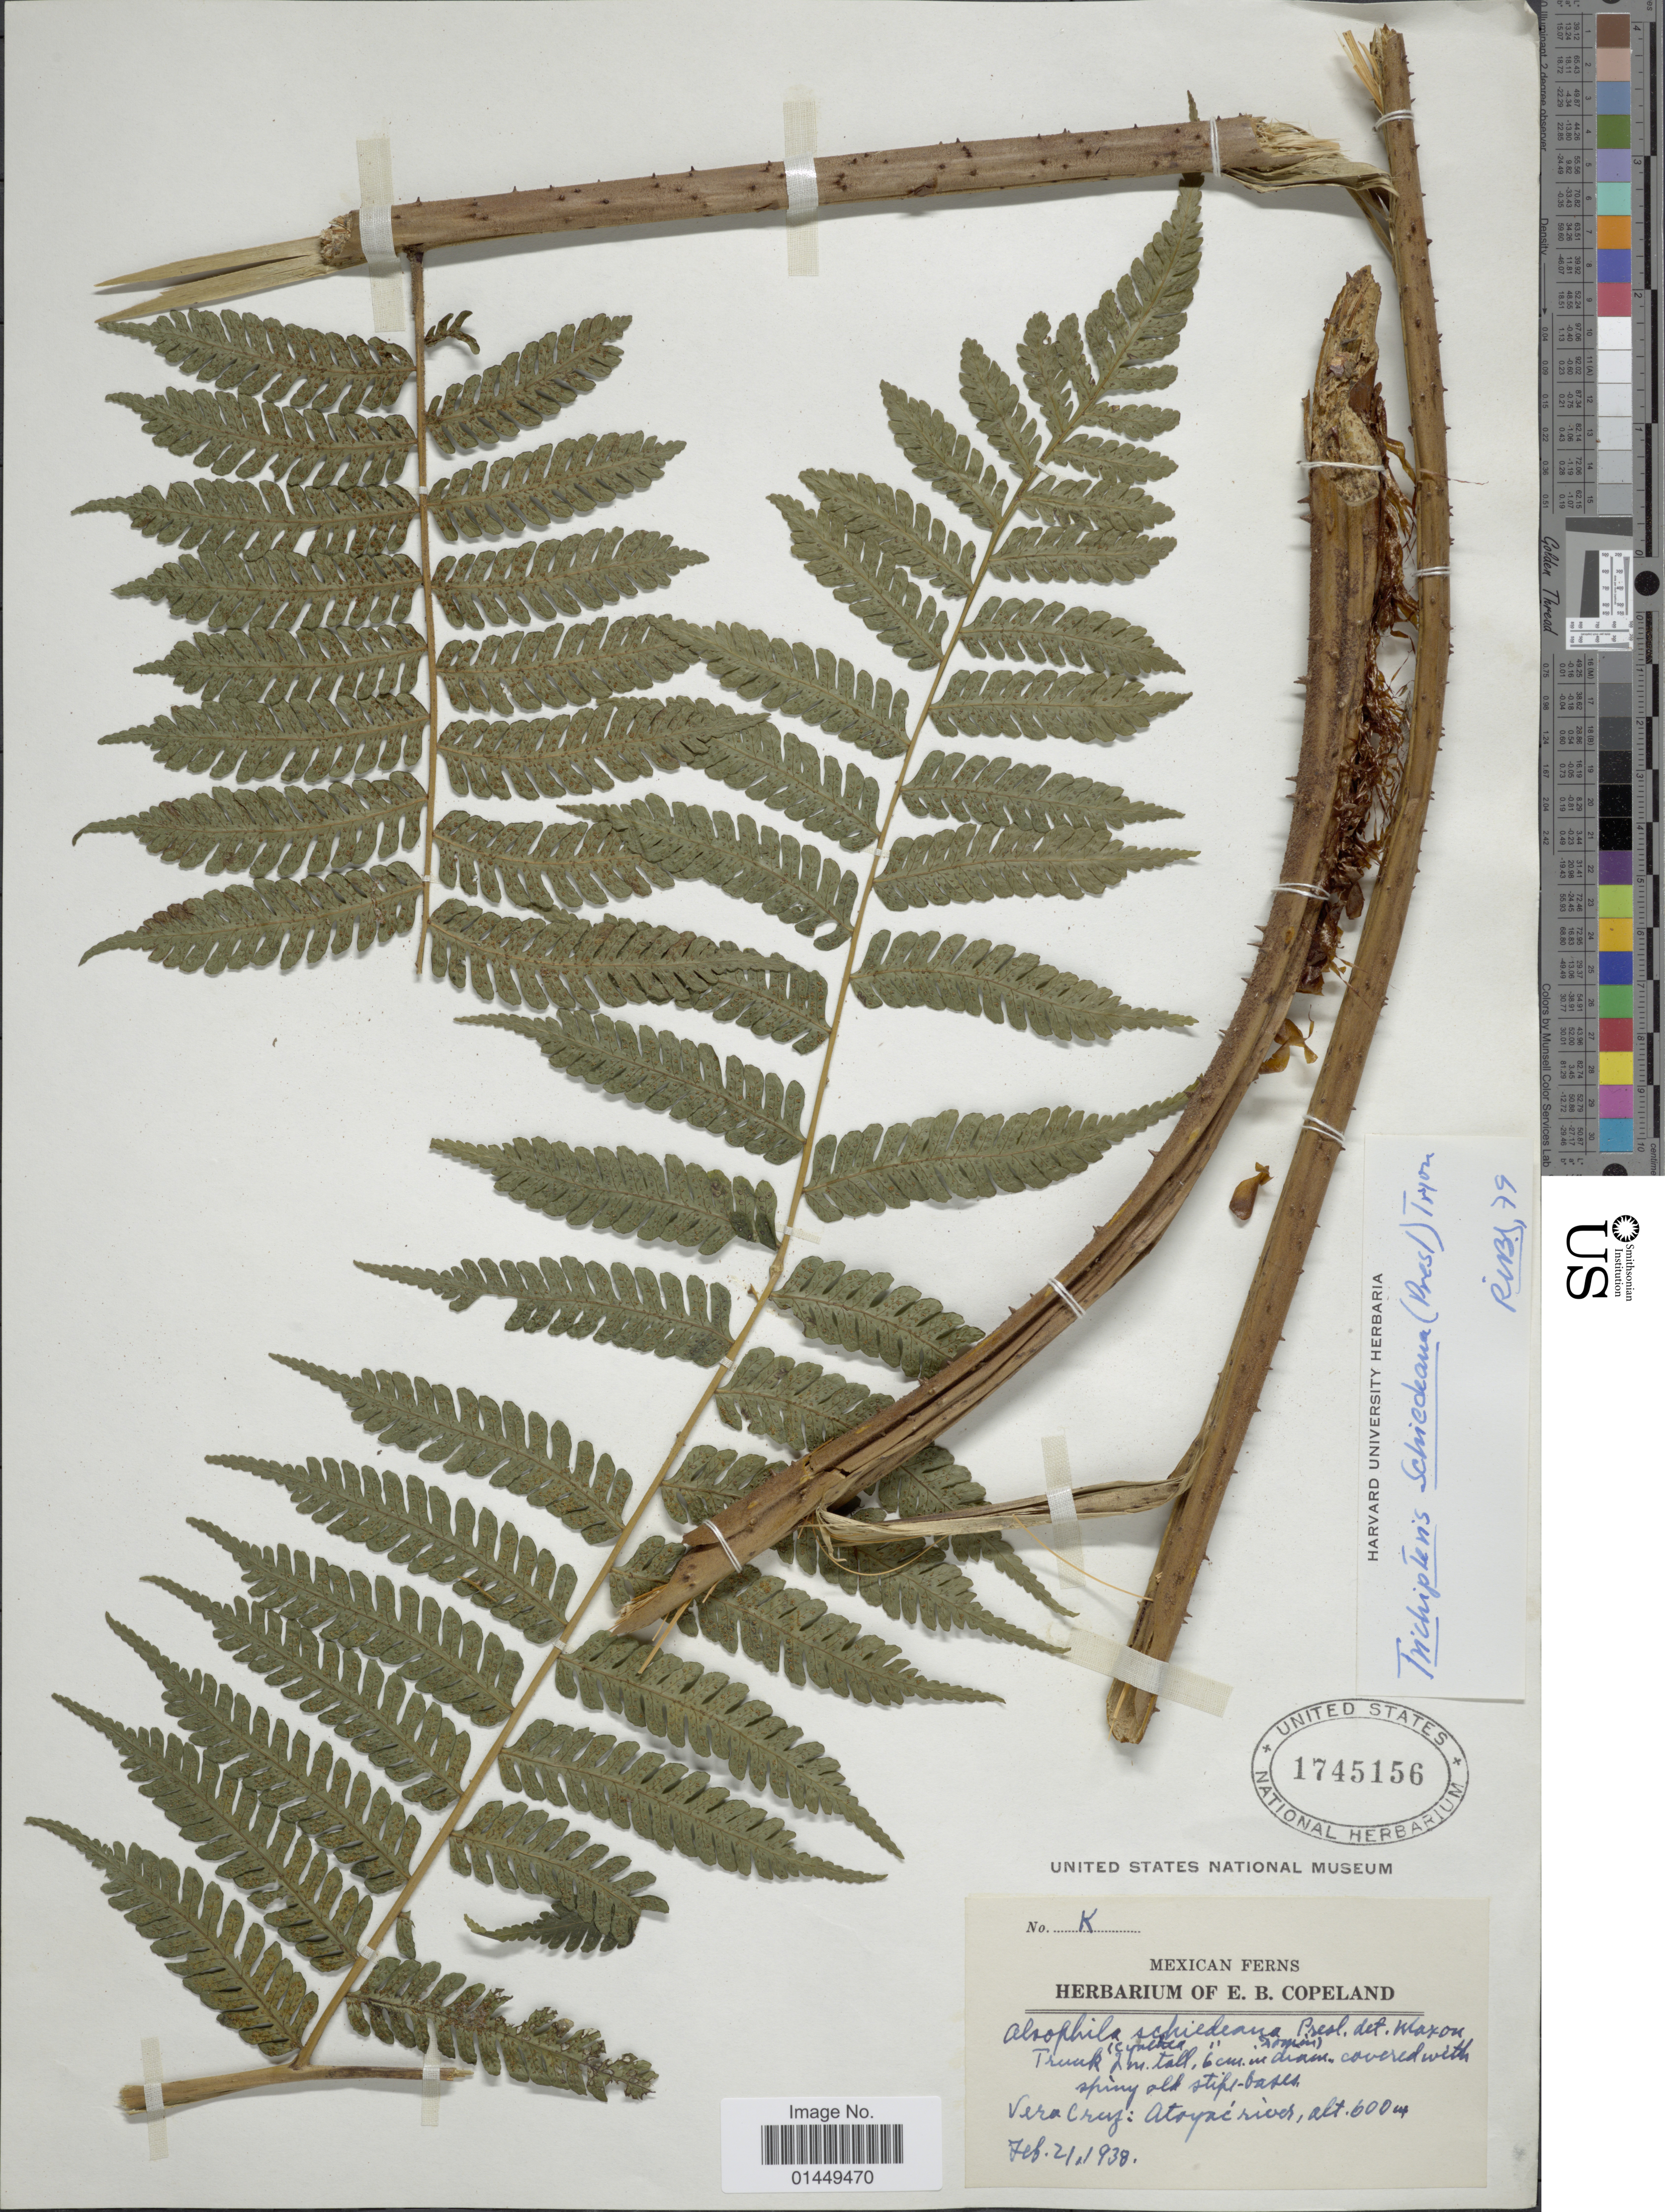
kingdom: Plantae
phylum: Tracheophyta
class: Polypodiopsida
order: Cyatheales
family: Cyatheaceae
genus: Cyathea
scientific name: Cyathea schiedeana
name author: (C. Presl) Domin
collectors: ex herb. E. B. Copeland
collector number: K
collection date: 1938-02-21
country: Mexico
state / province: Veracruz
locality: Vera Cruz: Atoyac river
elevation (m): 600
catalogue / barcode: US 1745156